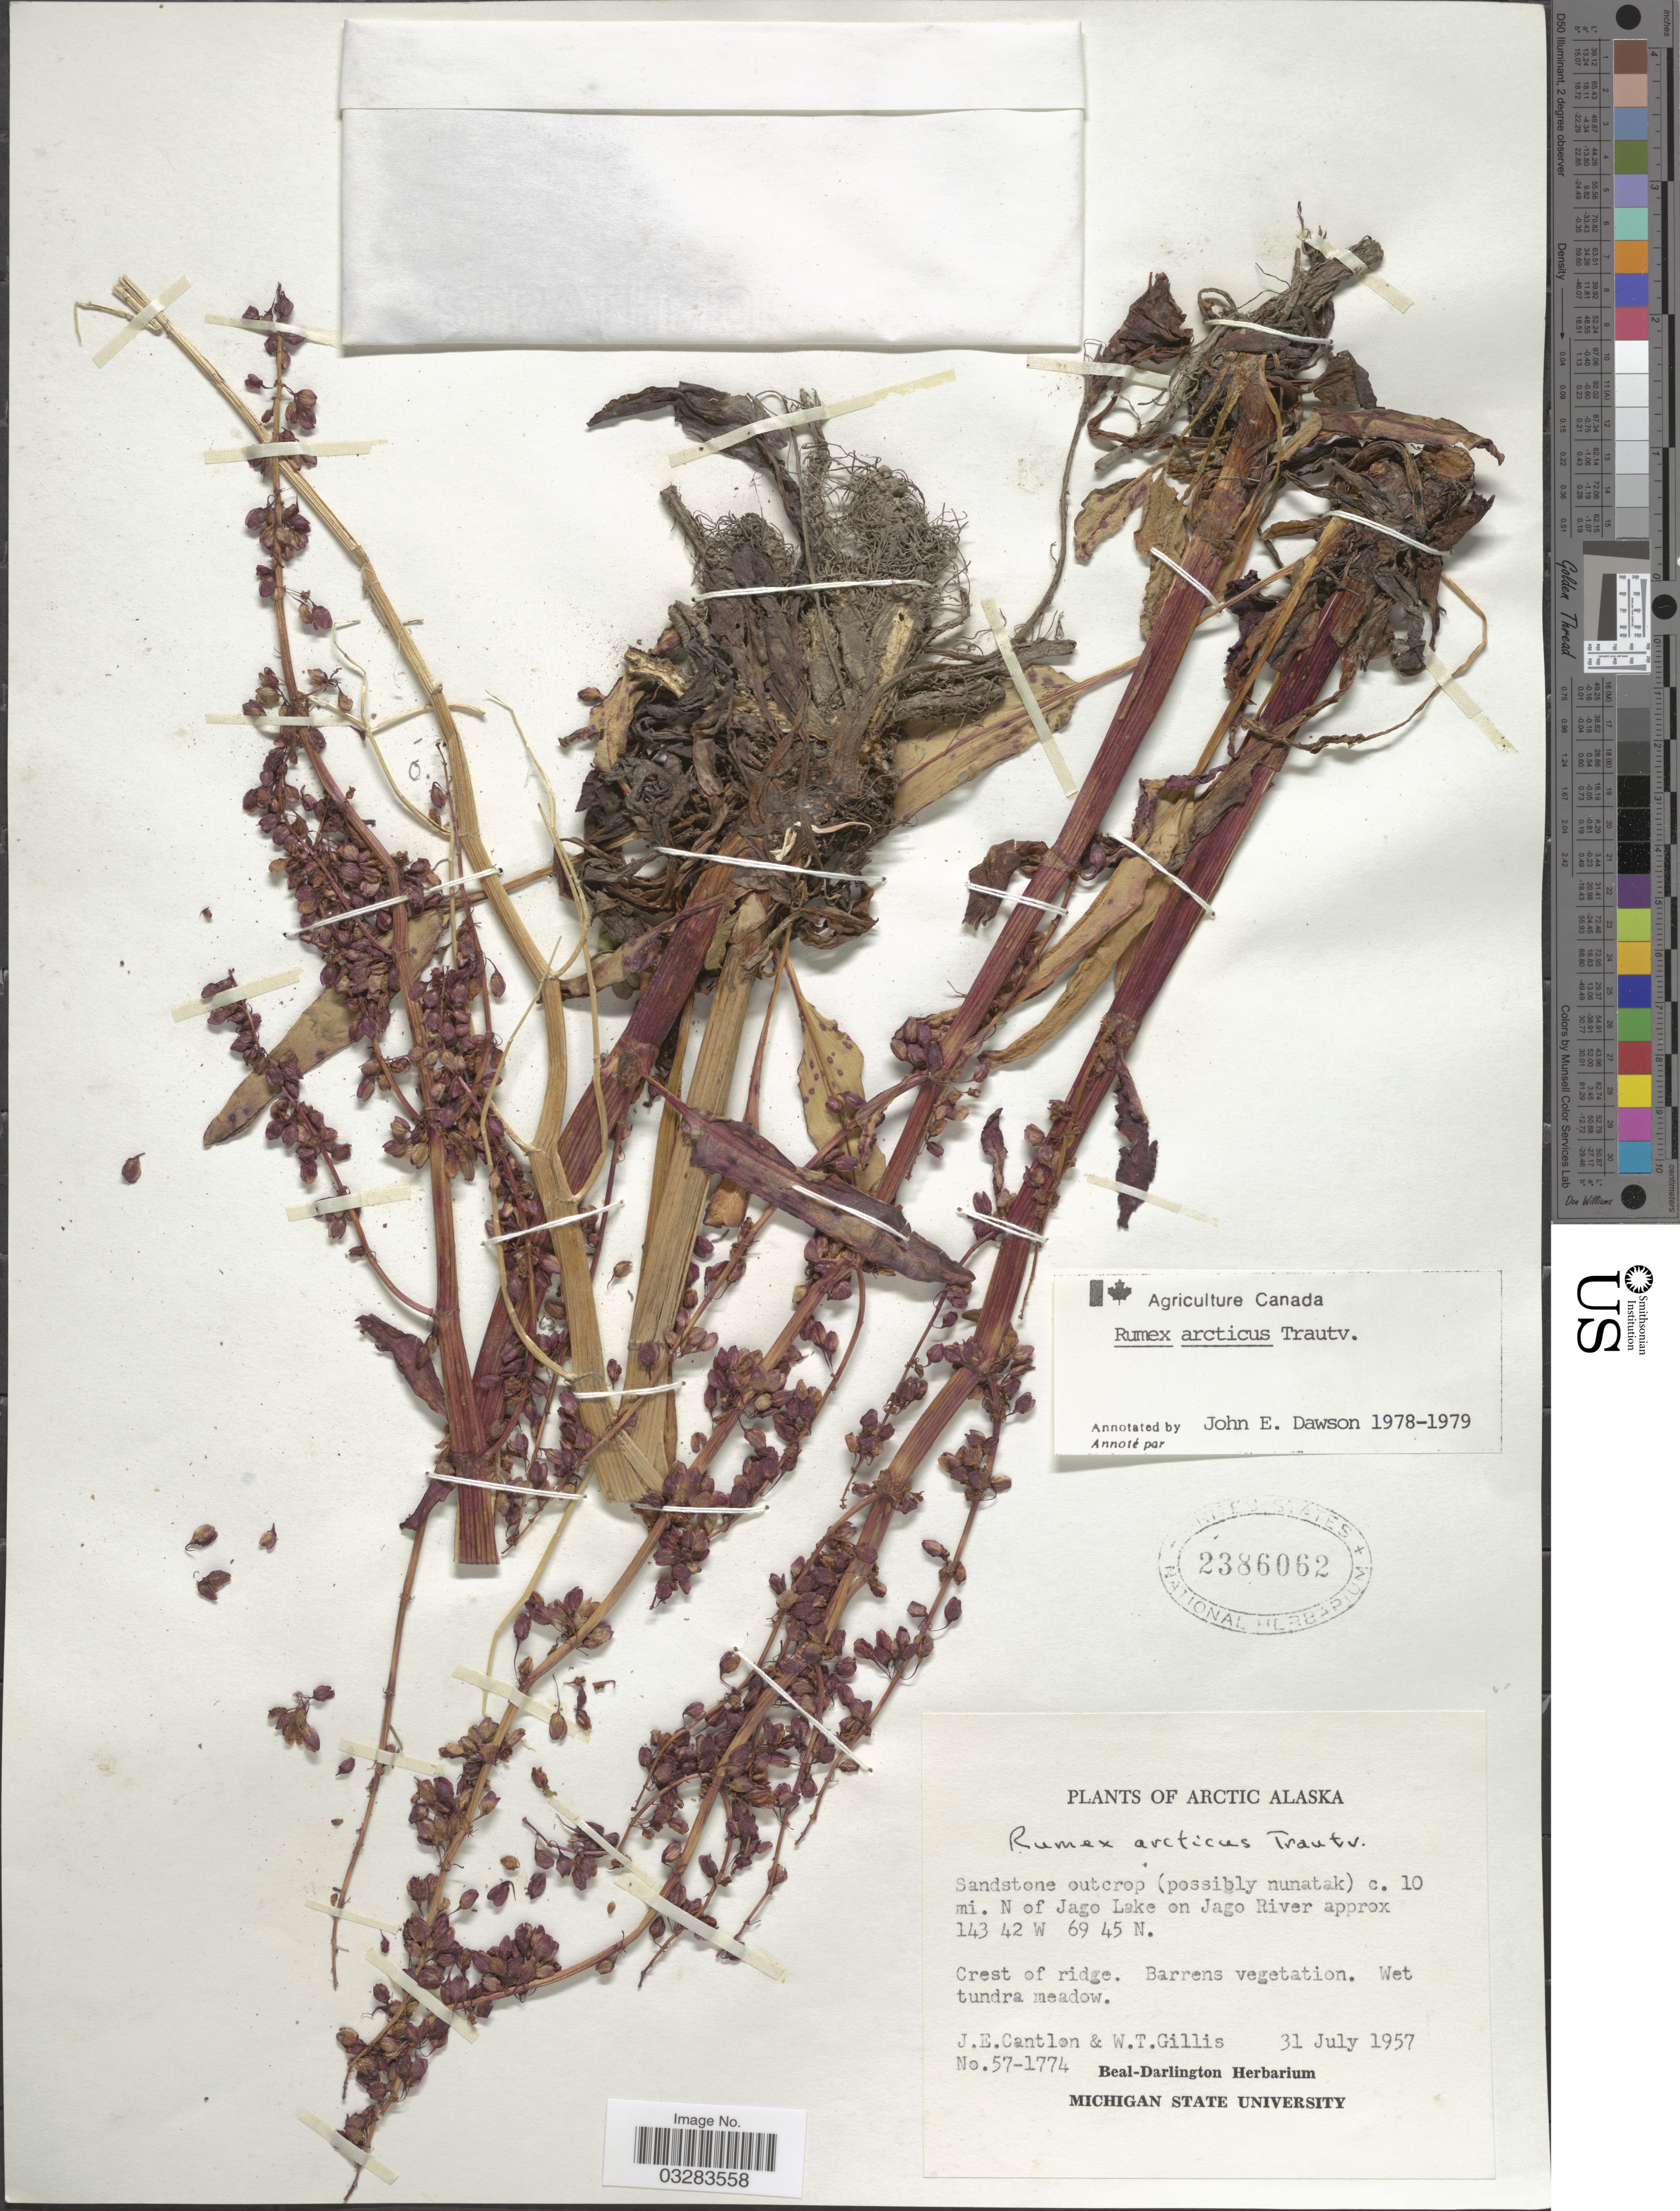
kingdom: Plantae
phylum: Tracheophyta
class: Magnoliopsida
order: Caryophyllales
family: Polygonaceae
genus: Rumex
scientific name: Rumex arcticus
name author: Trautv.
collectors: J. Cantlon & W. T. Gillis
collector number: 57-1774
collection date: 1957-07-31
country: United States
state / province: Alaska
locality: Arctic Alaska. Sandstone outcrop (possibly nunatak) c. 10 mi. N of Jago Lake on Jago River.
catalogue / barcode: US 2386062